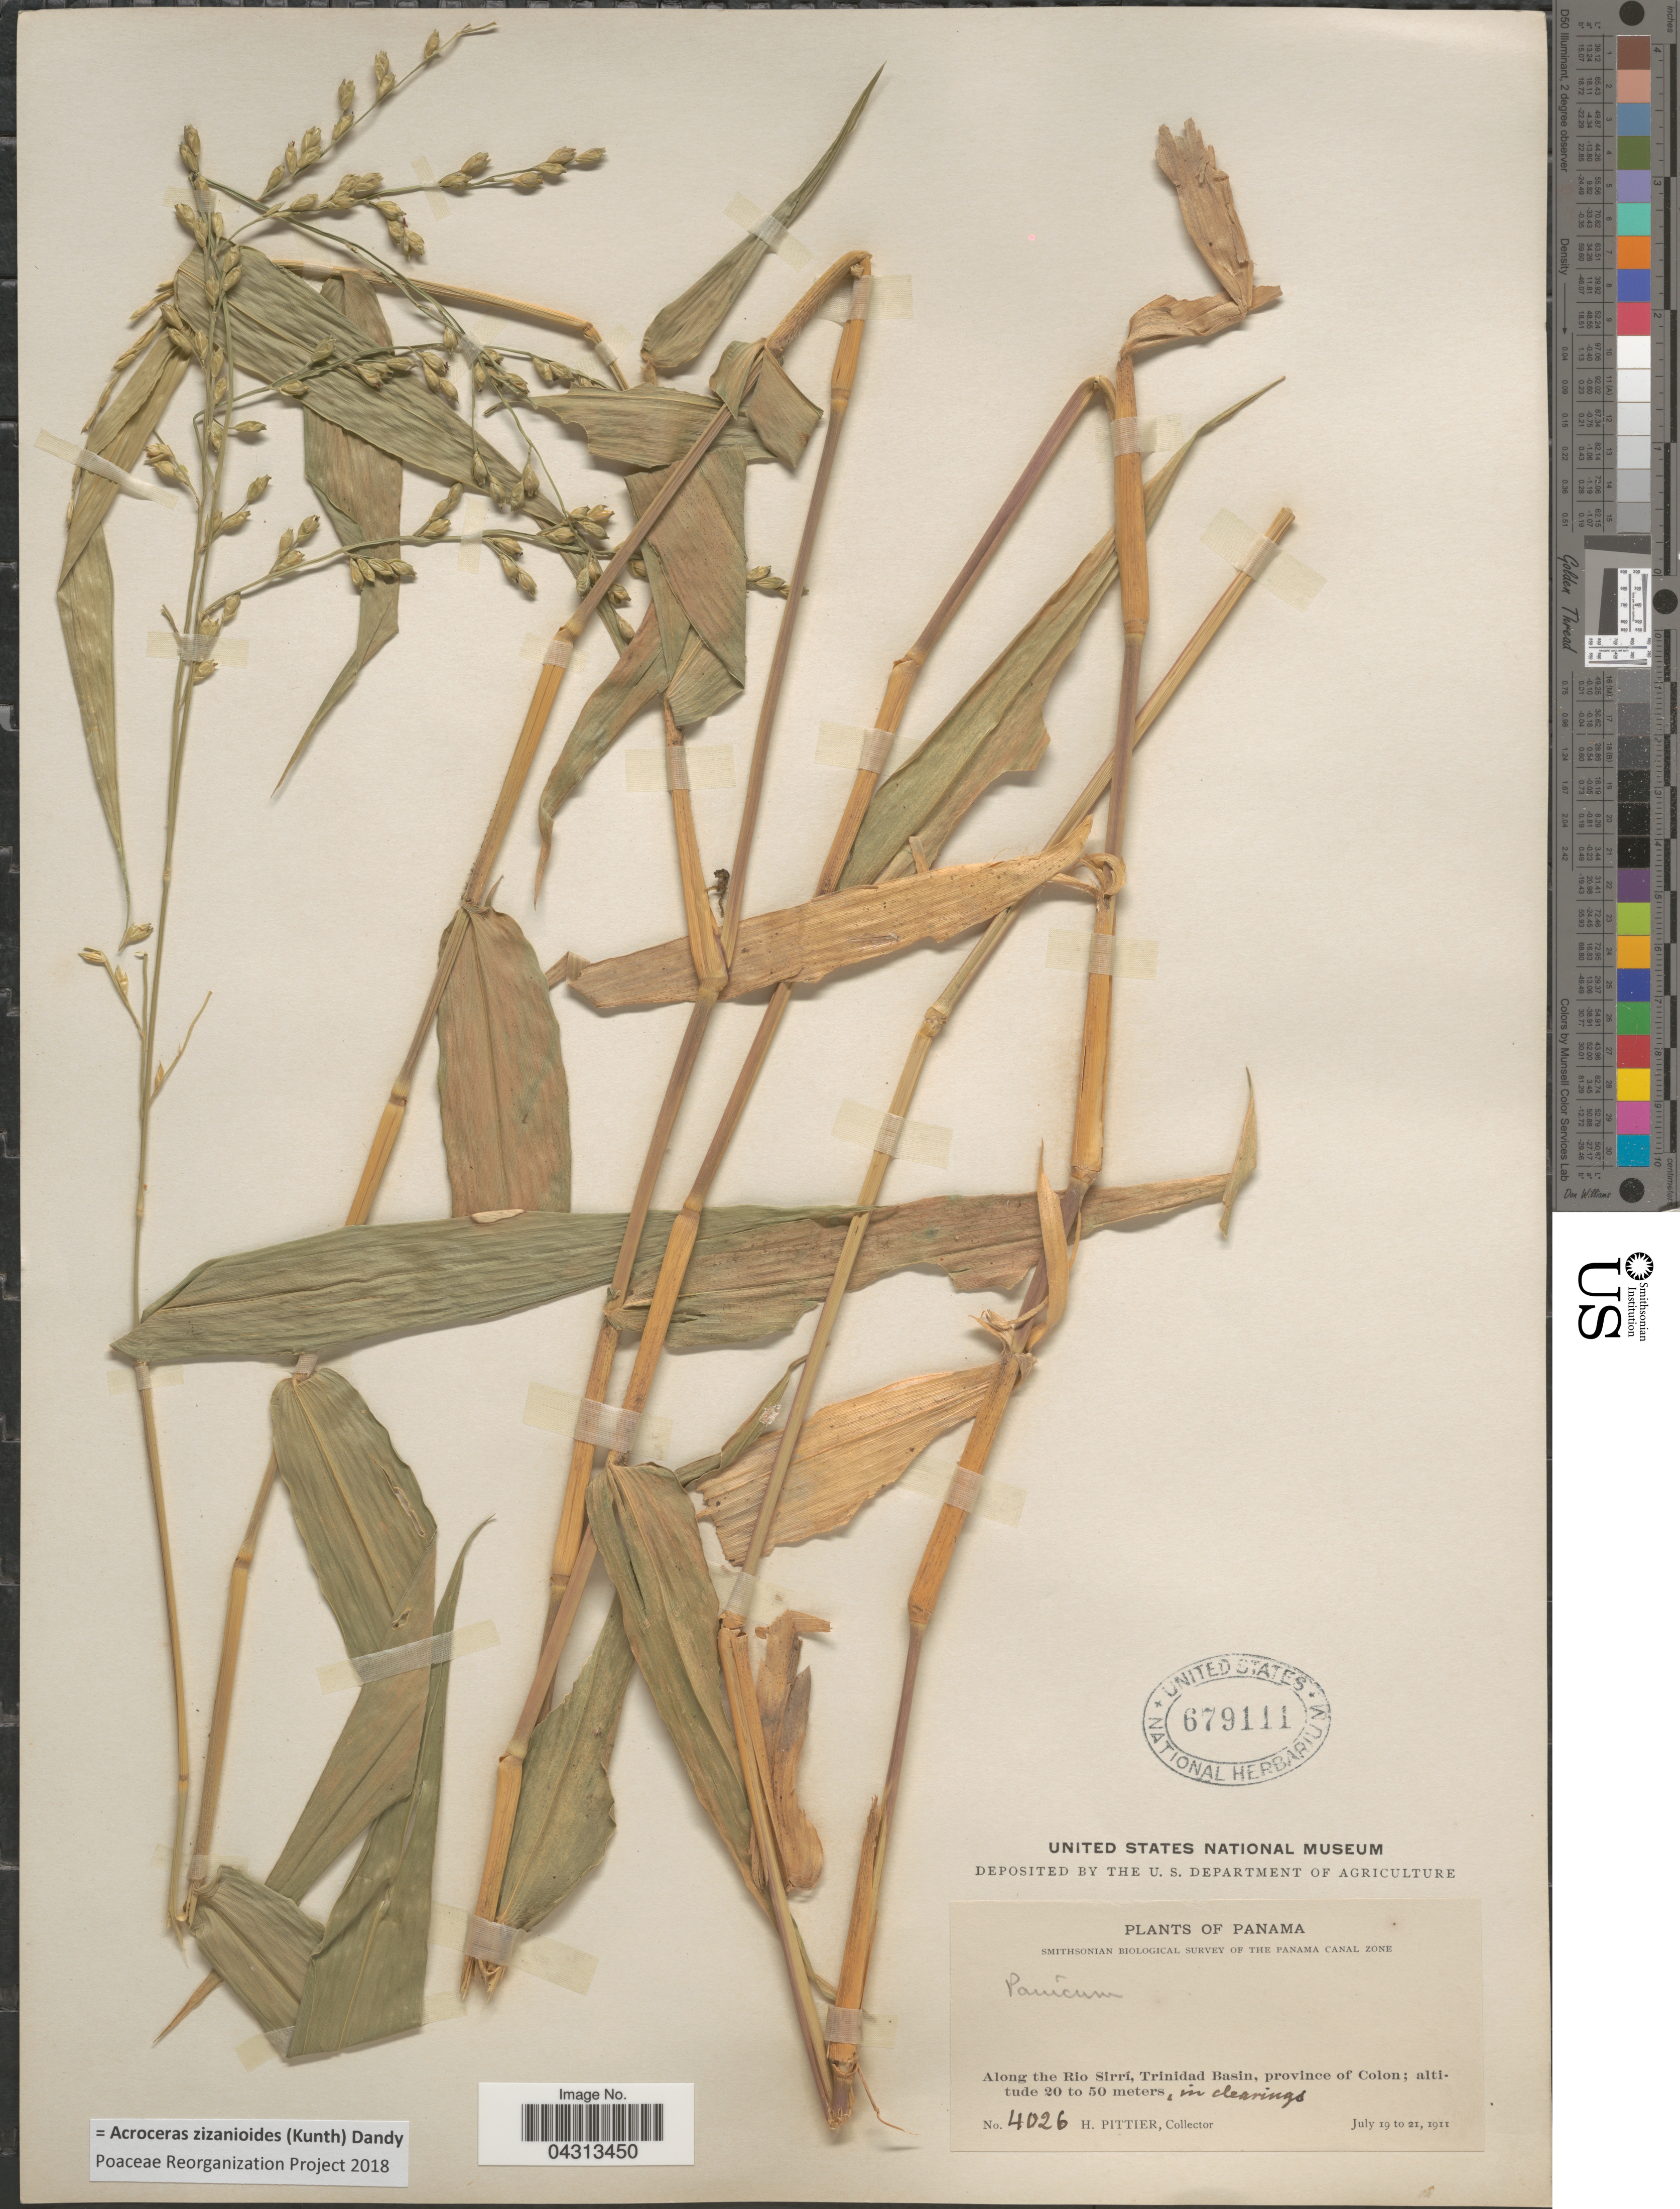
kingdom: Plantae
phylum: Tracheophyta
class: Liliopsida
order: Poales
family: Poaceae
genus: Acroceras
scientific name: Acroceras zizanioides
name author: (Kunth) Dandy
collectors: H. F. Pittier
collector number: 4026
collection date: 1911-07-19/1911-07-21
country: Panama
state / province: Colón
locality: Smithsonian Biological Survey of the Panama Canal Zone. Along the Rio Sirrí, Trinidad Basin.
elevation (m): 20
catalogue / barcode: US 679111